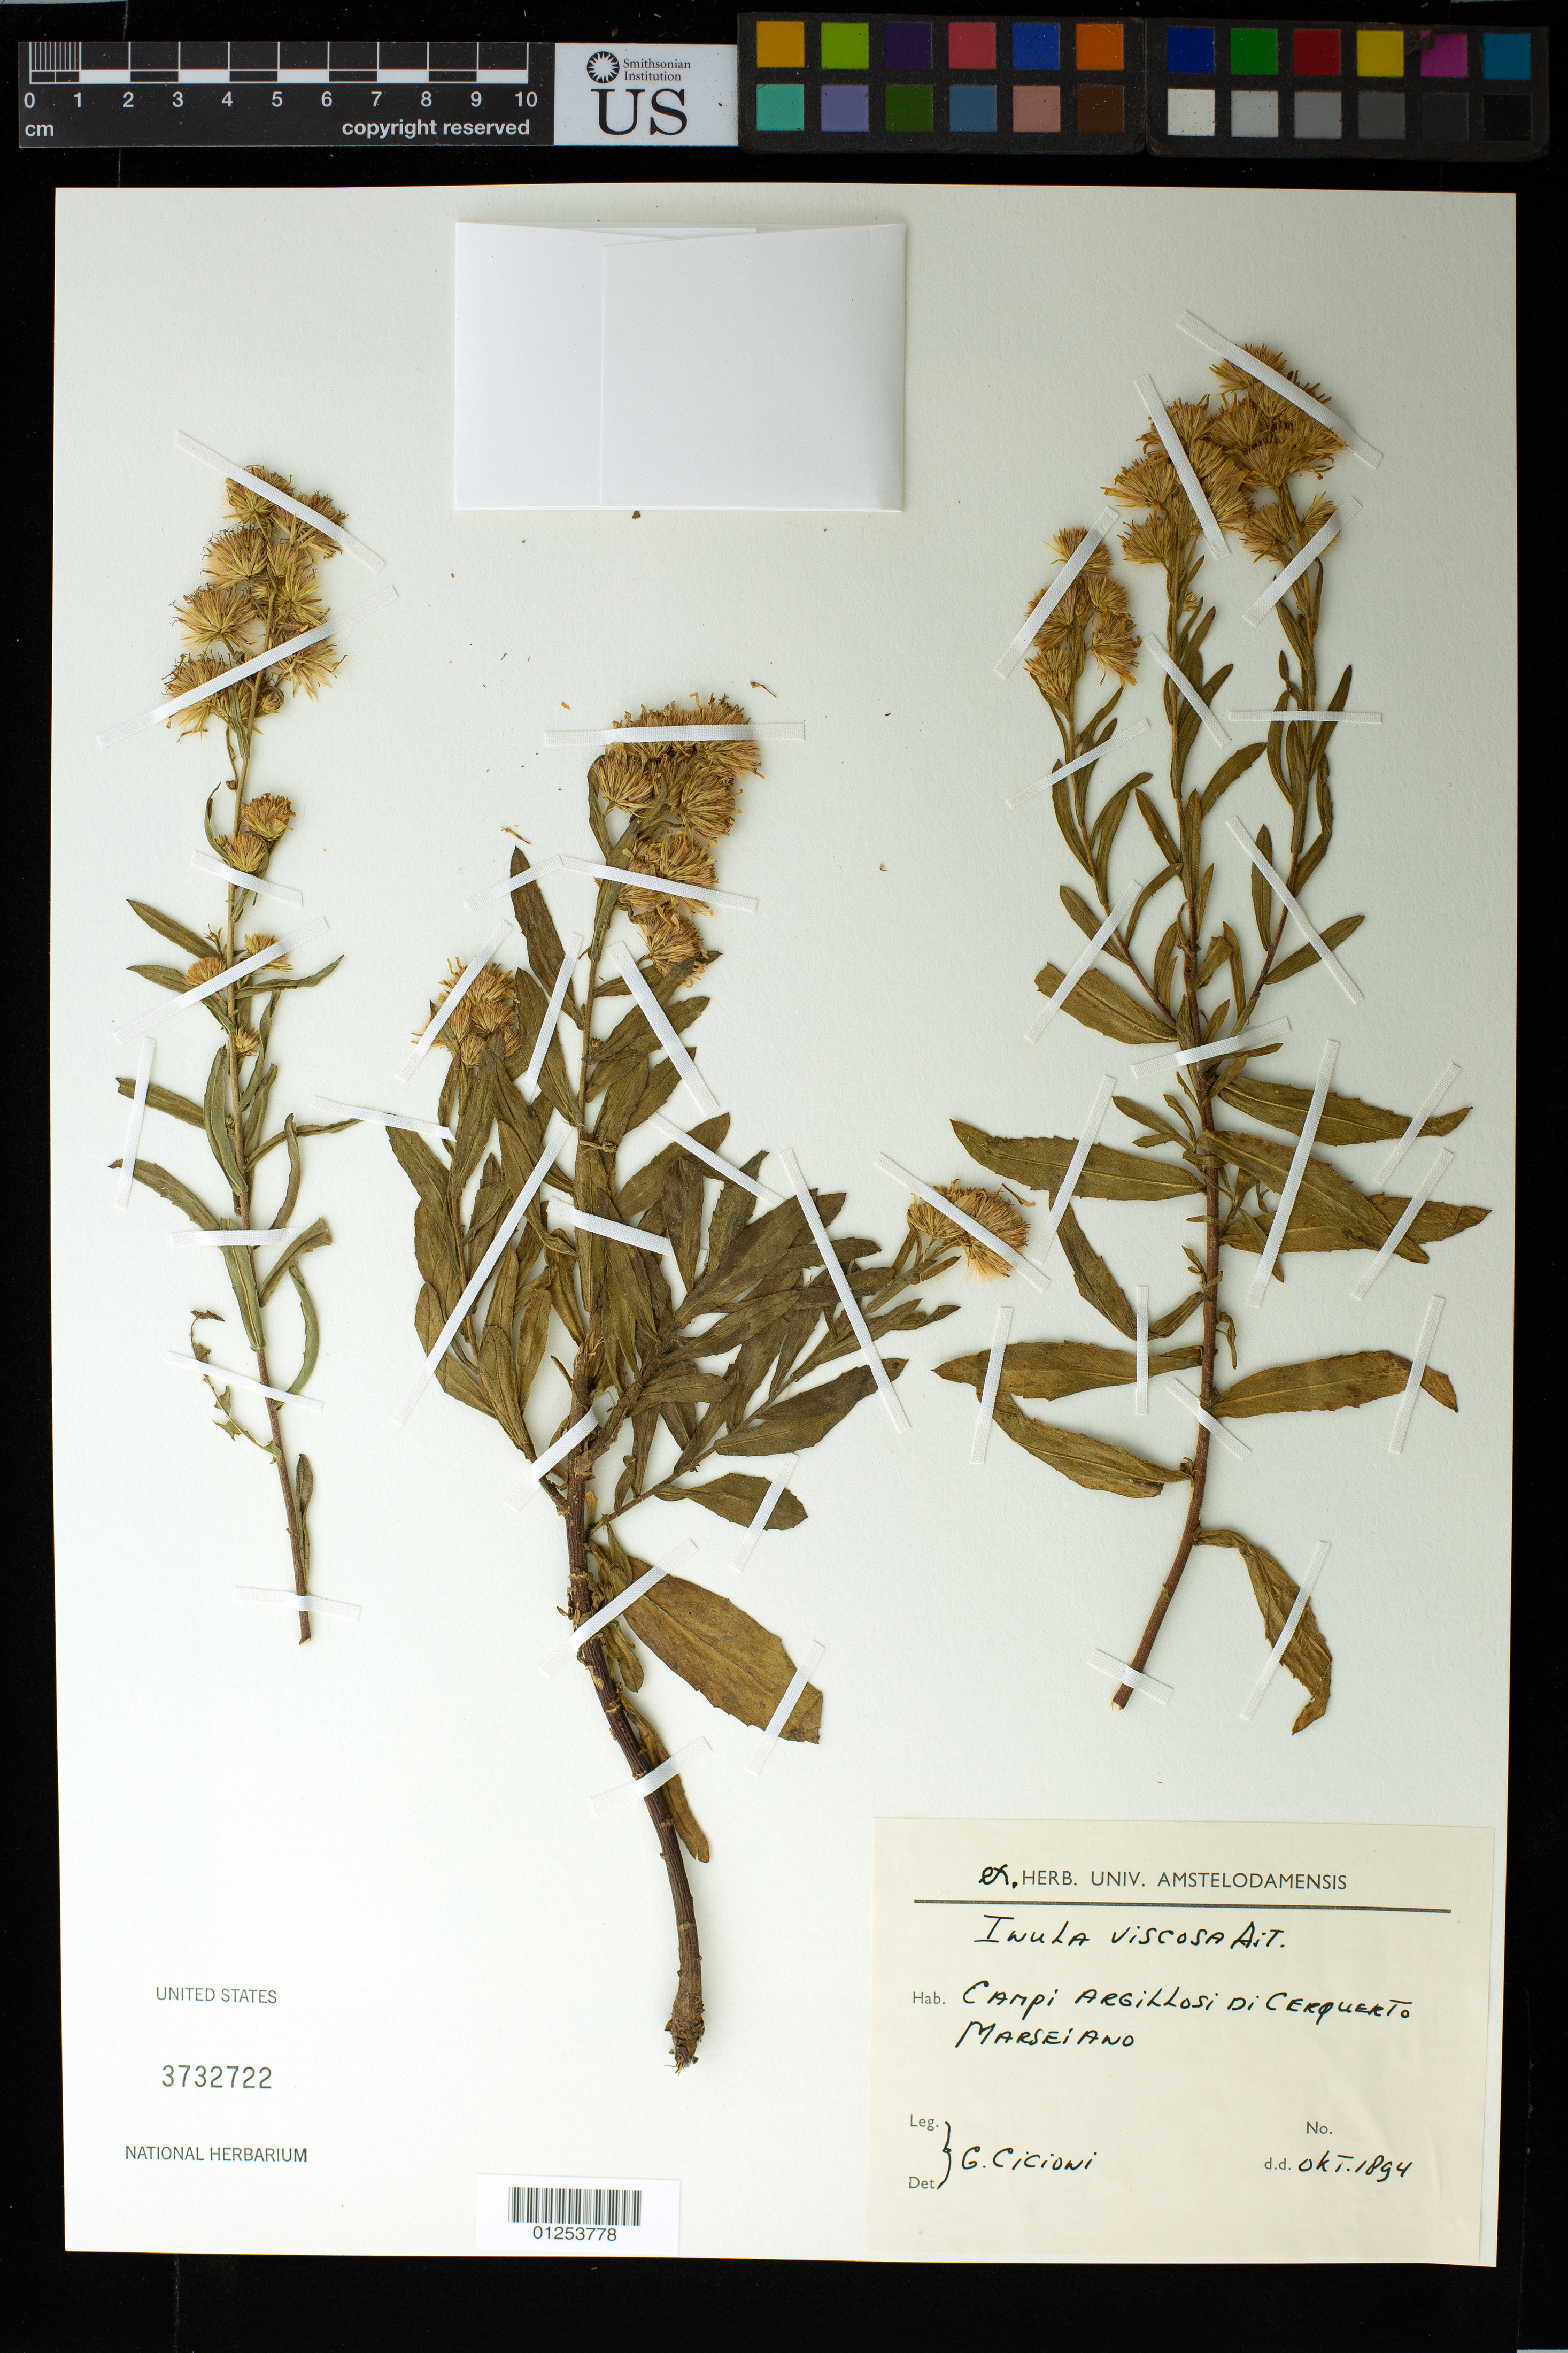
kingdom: Plantae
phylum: Tracheophyta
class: Magnoliopsida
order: Asterales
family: Asteraceae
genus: Inula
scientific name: Inula viscosa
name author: (L.) Aiton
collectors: G. Cicioni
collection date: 1894-10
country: Italy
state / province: Umbria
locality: Campi Argillosi di Cerquerto Marseiano.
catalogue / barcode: US 3732722